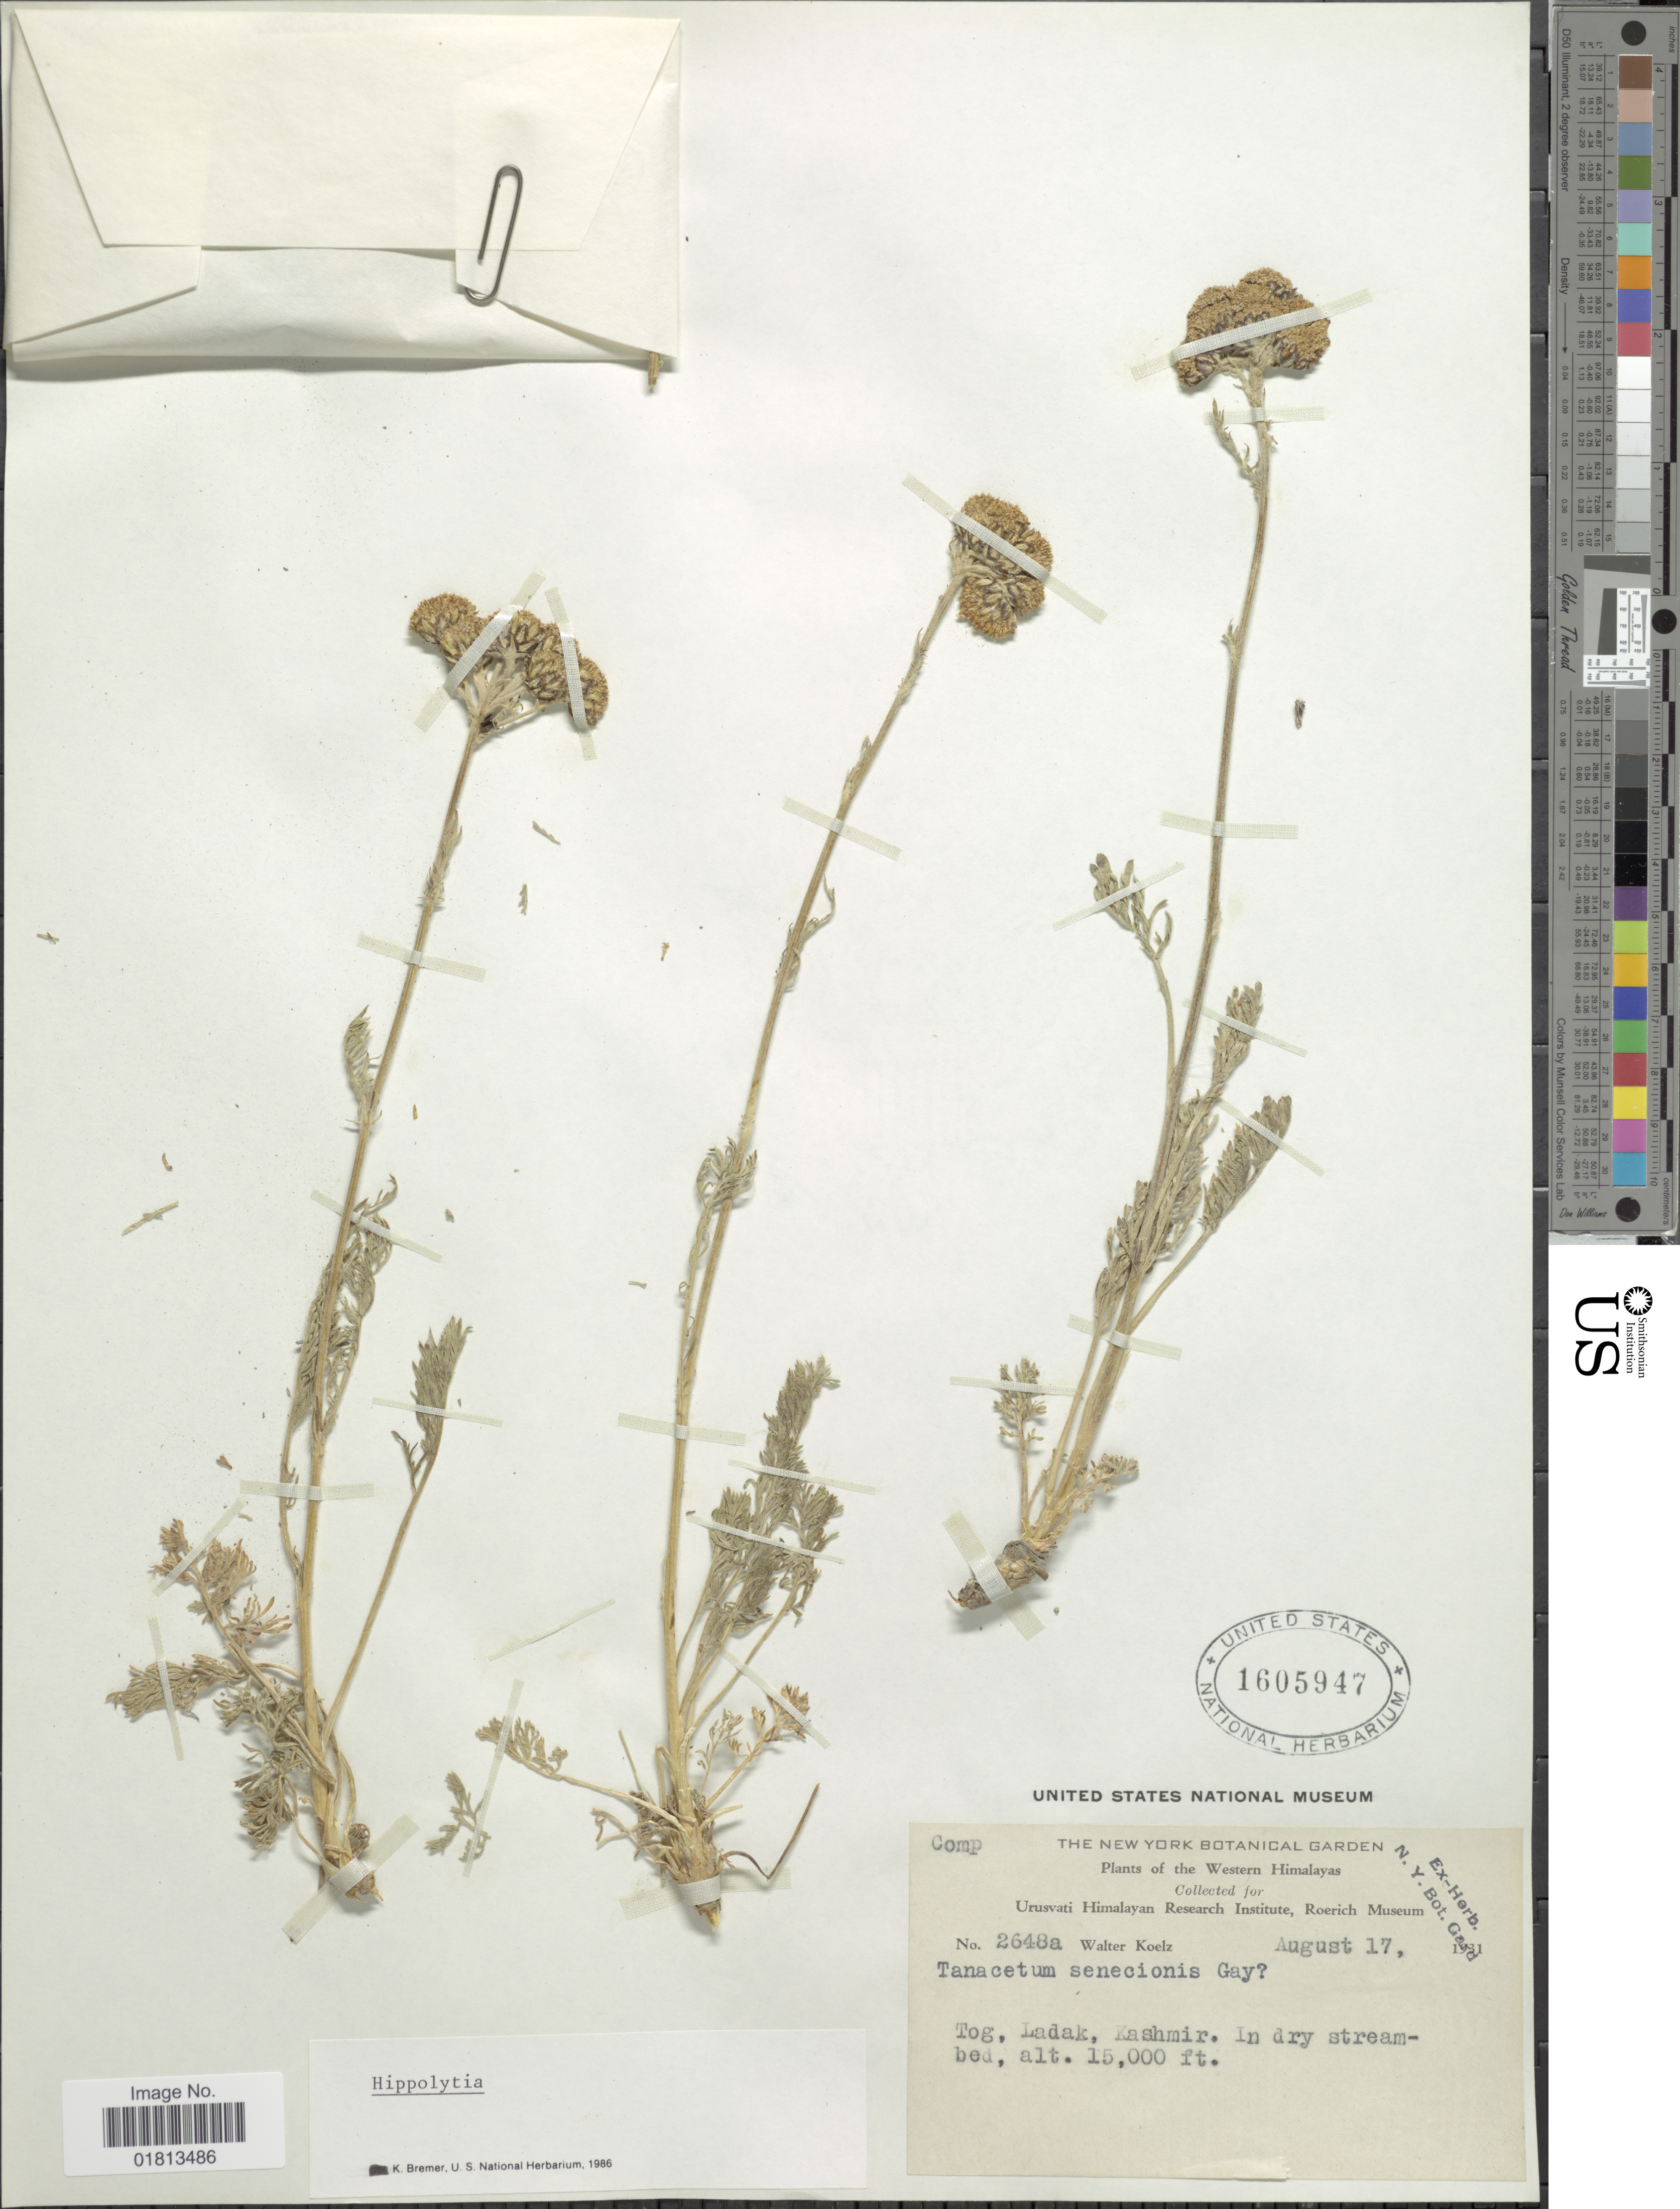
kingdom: Plantae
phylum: Tracheophyta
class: Magnoliopsida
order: Asterales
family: Asteraceae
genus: Hippolytia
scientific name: Hippolytia senecionis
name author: (Jacquem. ex Besser) Poljakov ex Tzvelev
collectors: W. N. Koelz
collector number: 2648a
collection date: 1931-08-17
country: India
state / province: Ladakh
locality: Western Himalayas, Tog, Ladak, Kashmir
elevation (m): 4572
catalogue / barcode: US 1605947